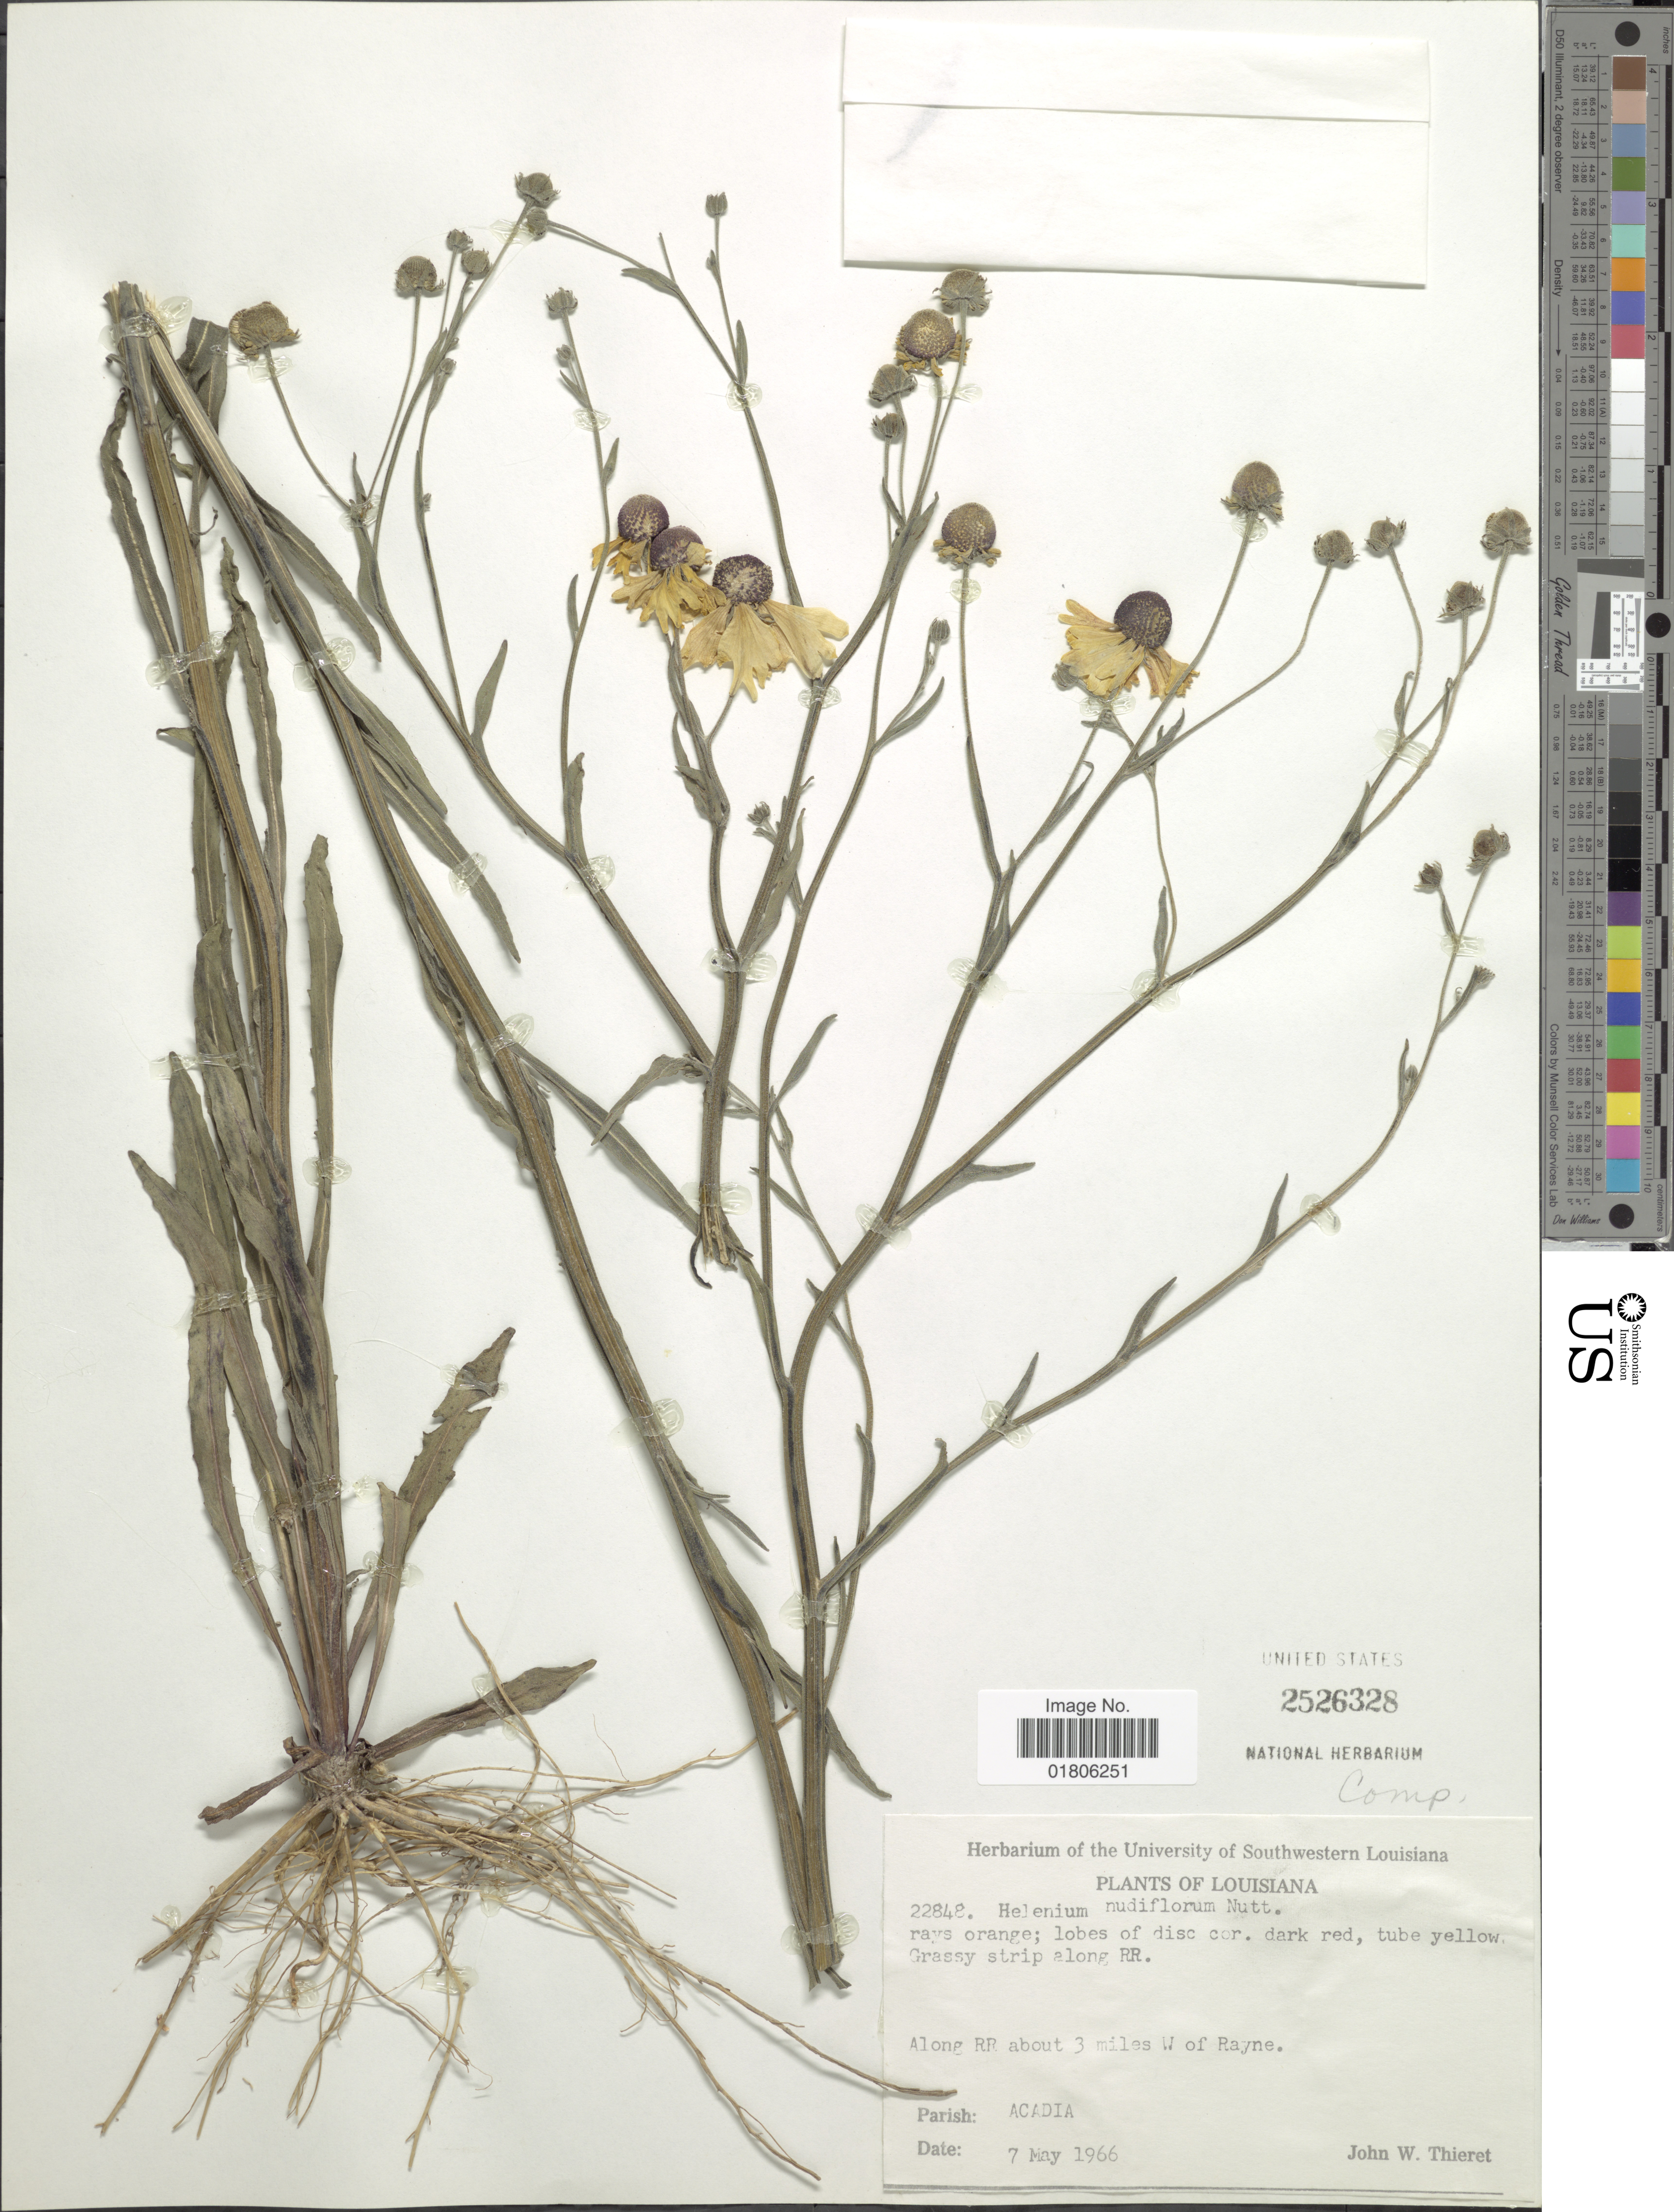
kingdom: Plantae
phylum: Tracheophyta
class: Magnoliopsida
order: Asterales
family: Asteraceae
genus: Helenium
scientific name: Helenium flexuosum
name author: Raf.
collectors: J. W. Thieret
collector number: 22848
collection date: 1966-05-07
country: United States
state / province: Louisiana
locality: Along RR abot 3 miles W of Rayne. parish Acadia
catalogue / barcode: US 2526328